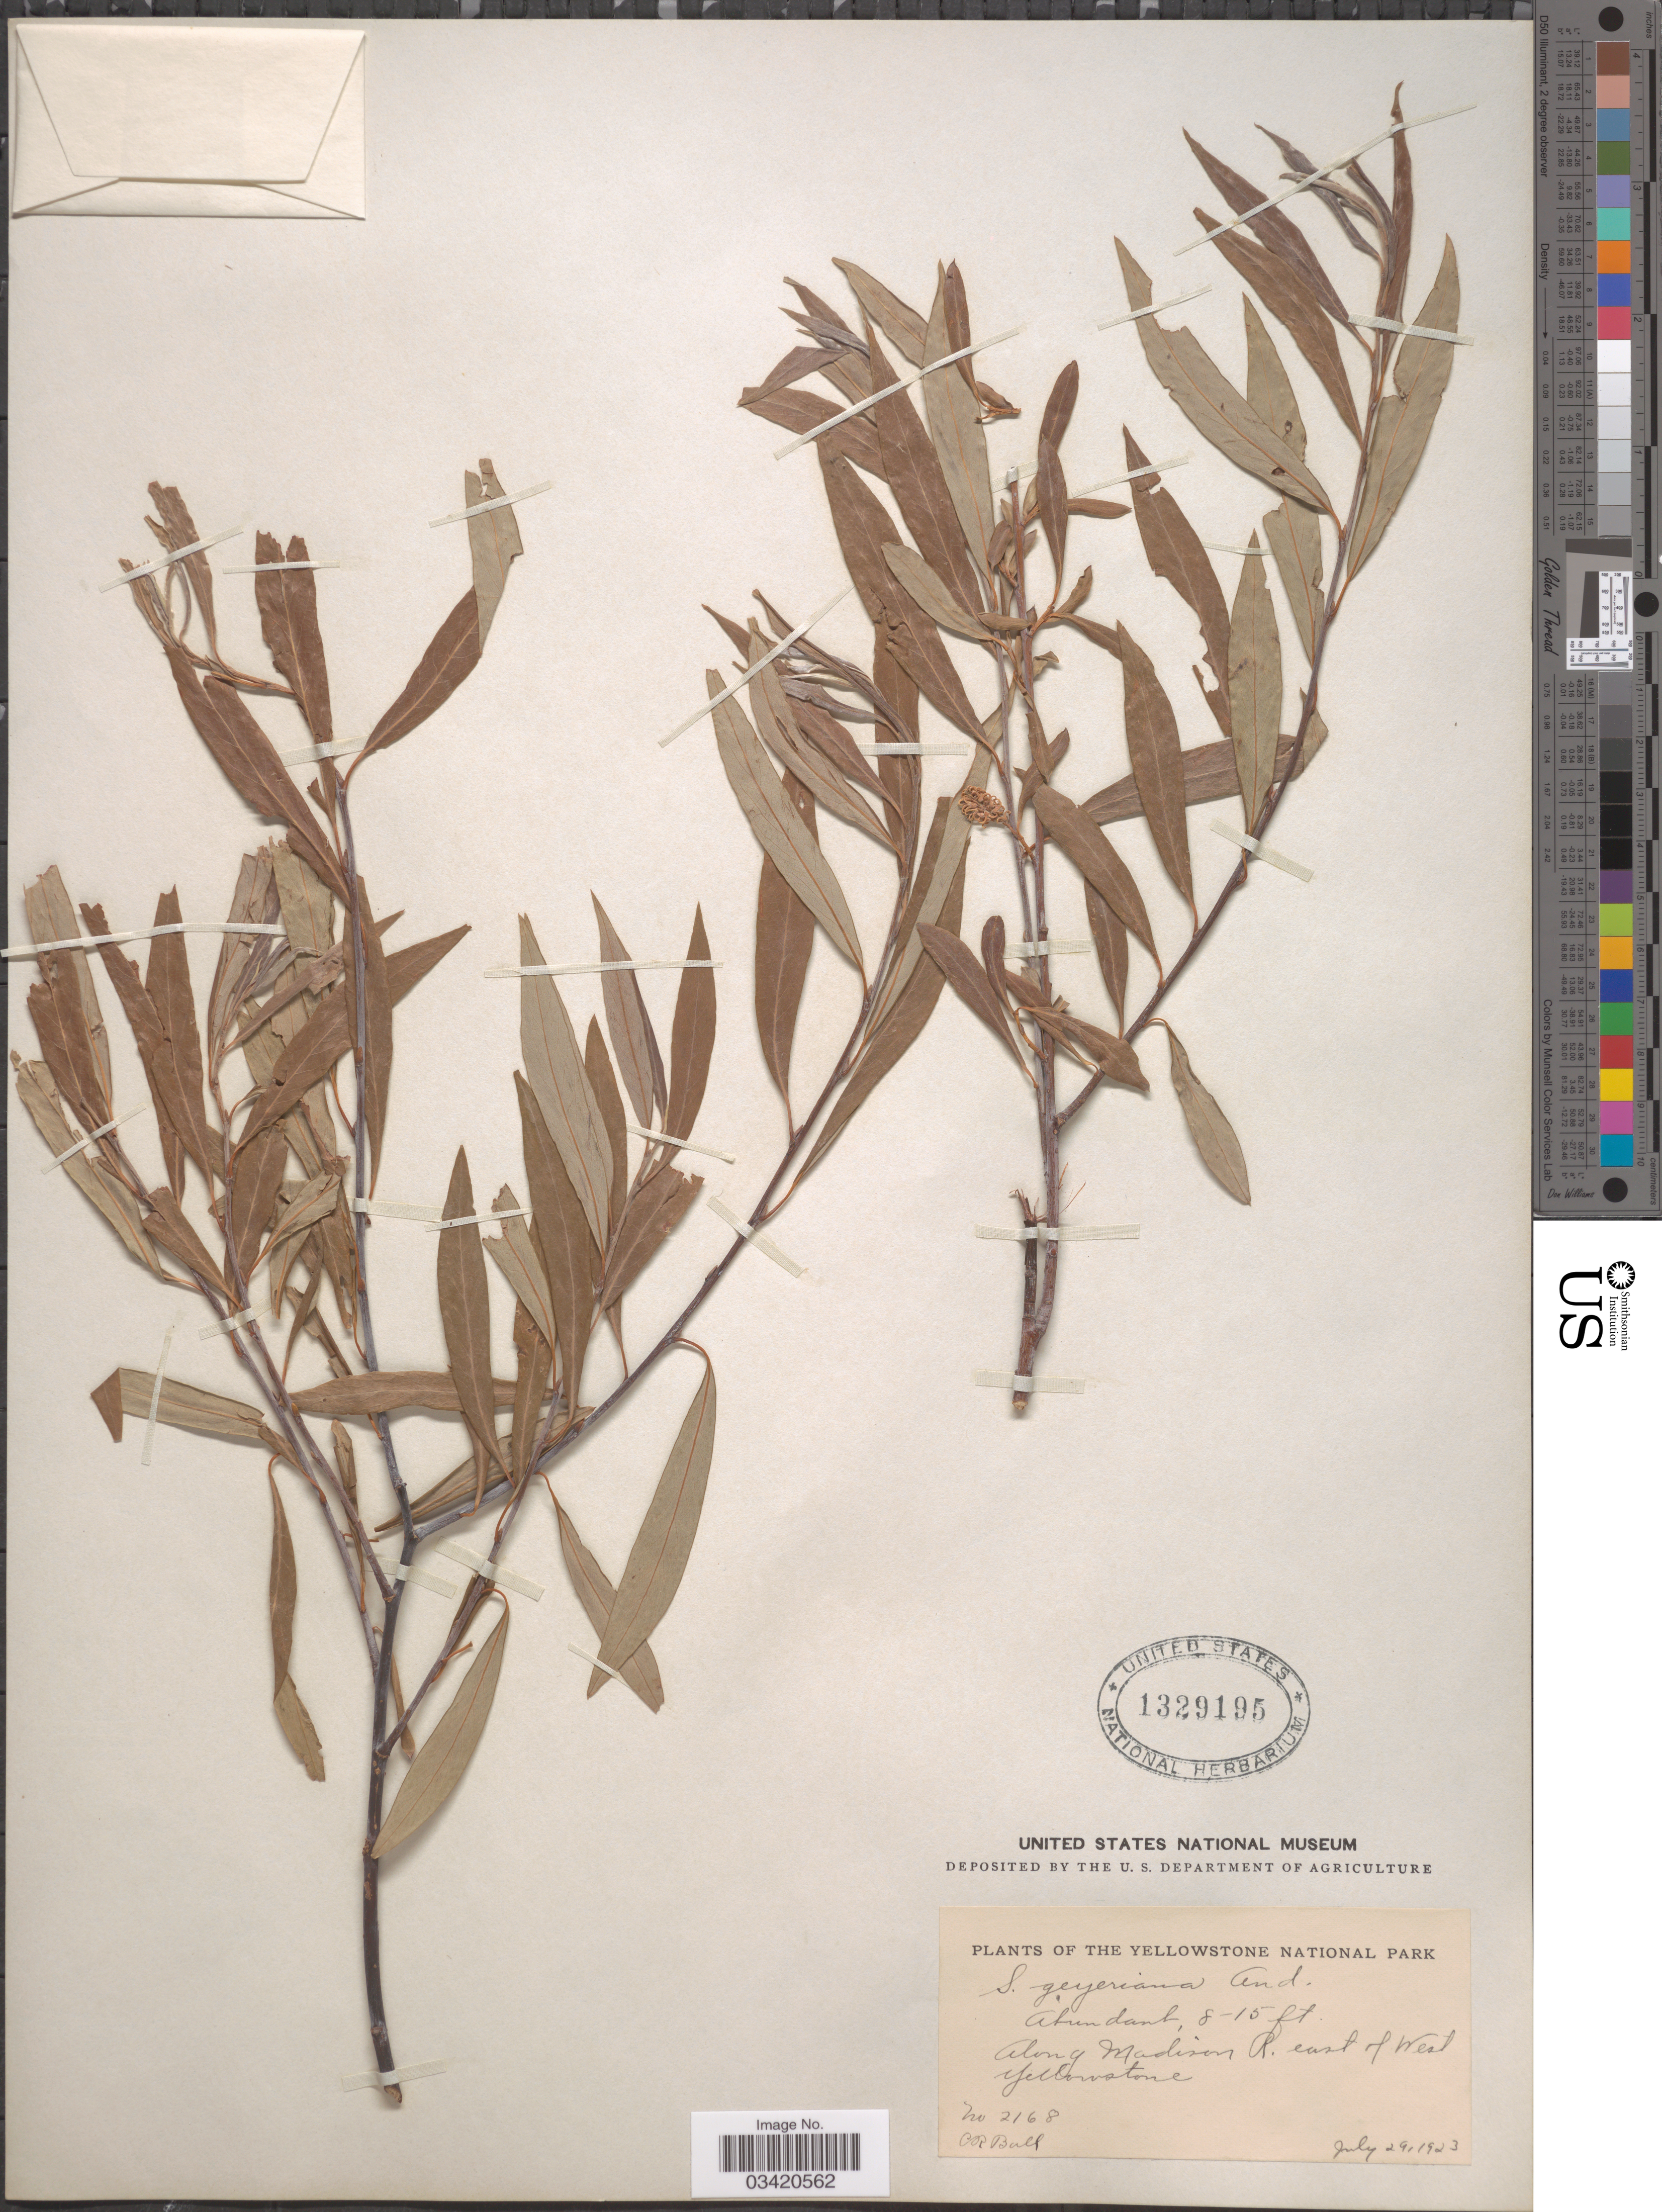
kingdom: Plantae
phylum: Tracheophyta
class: Magnoliopsida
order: Malpighiales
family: Salicaceae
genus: Salix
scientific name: Salix geyeriana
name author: Andersson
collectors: C. R. Ball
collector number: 2168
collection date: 1923-07-29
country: United States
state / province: Wyoming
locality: The Yellowstone National Park. Along Madison R. east of West Yellowstone.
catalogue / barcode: US 1329195